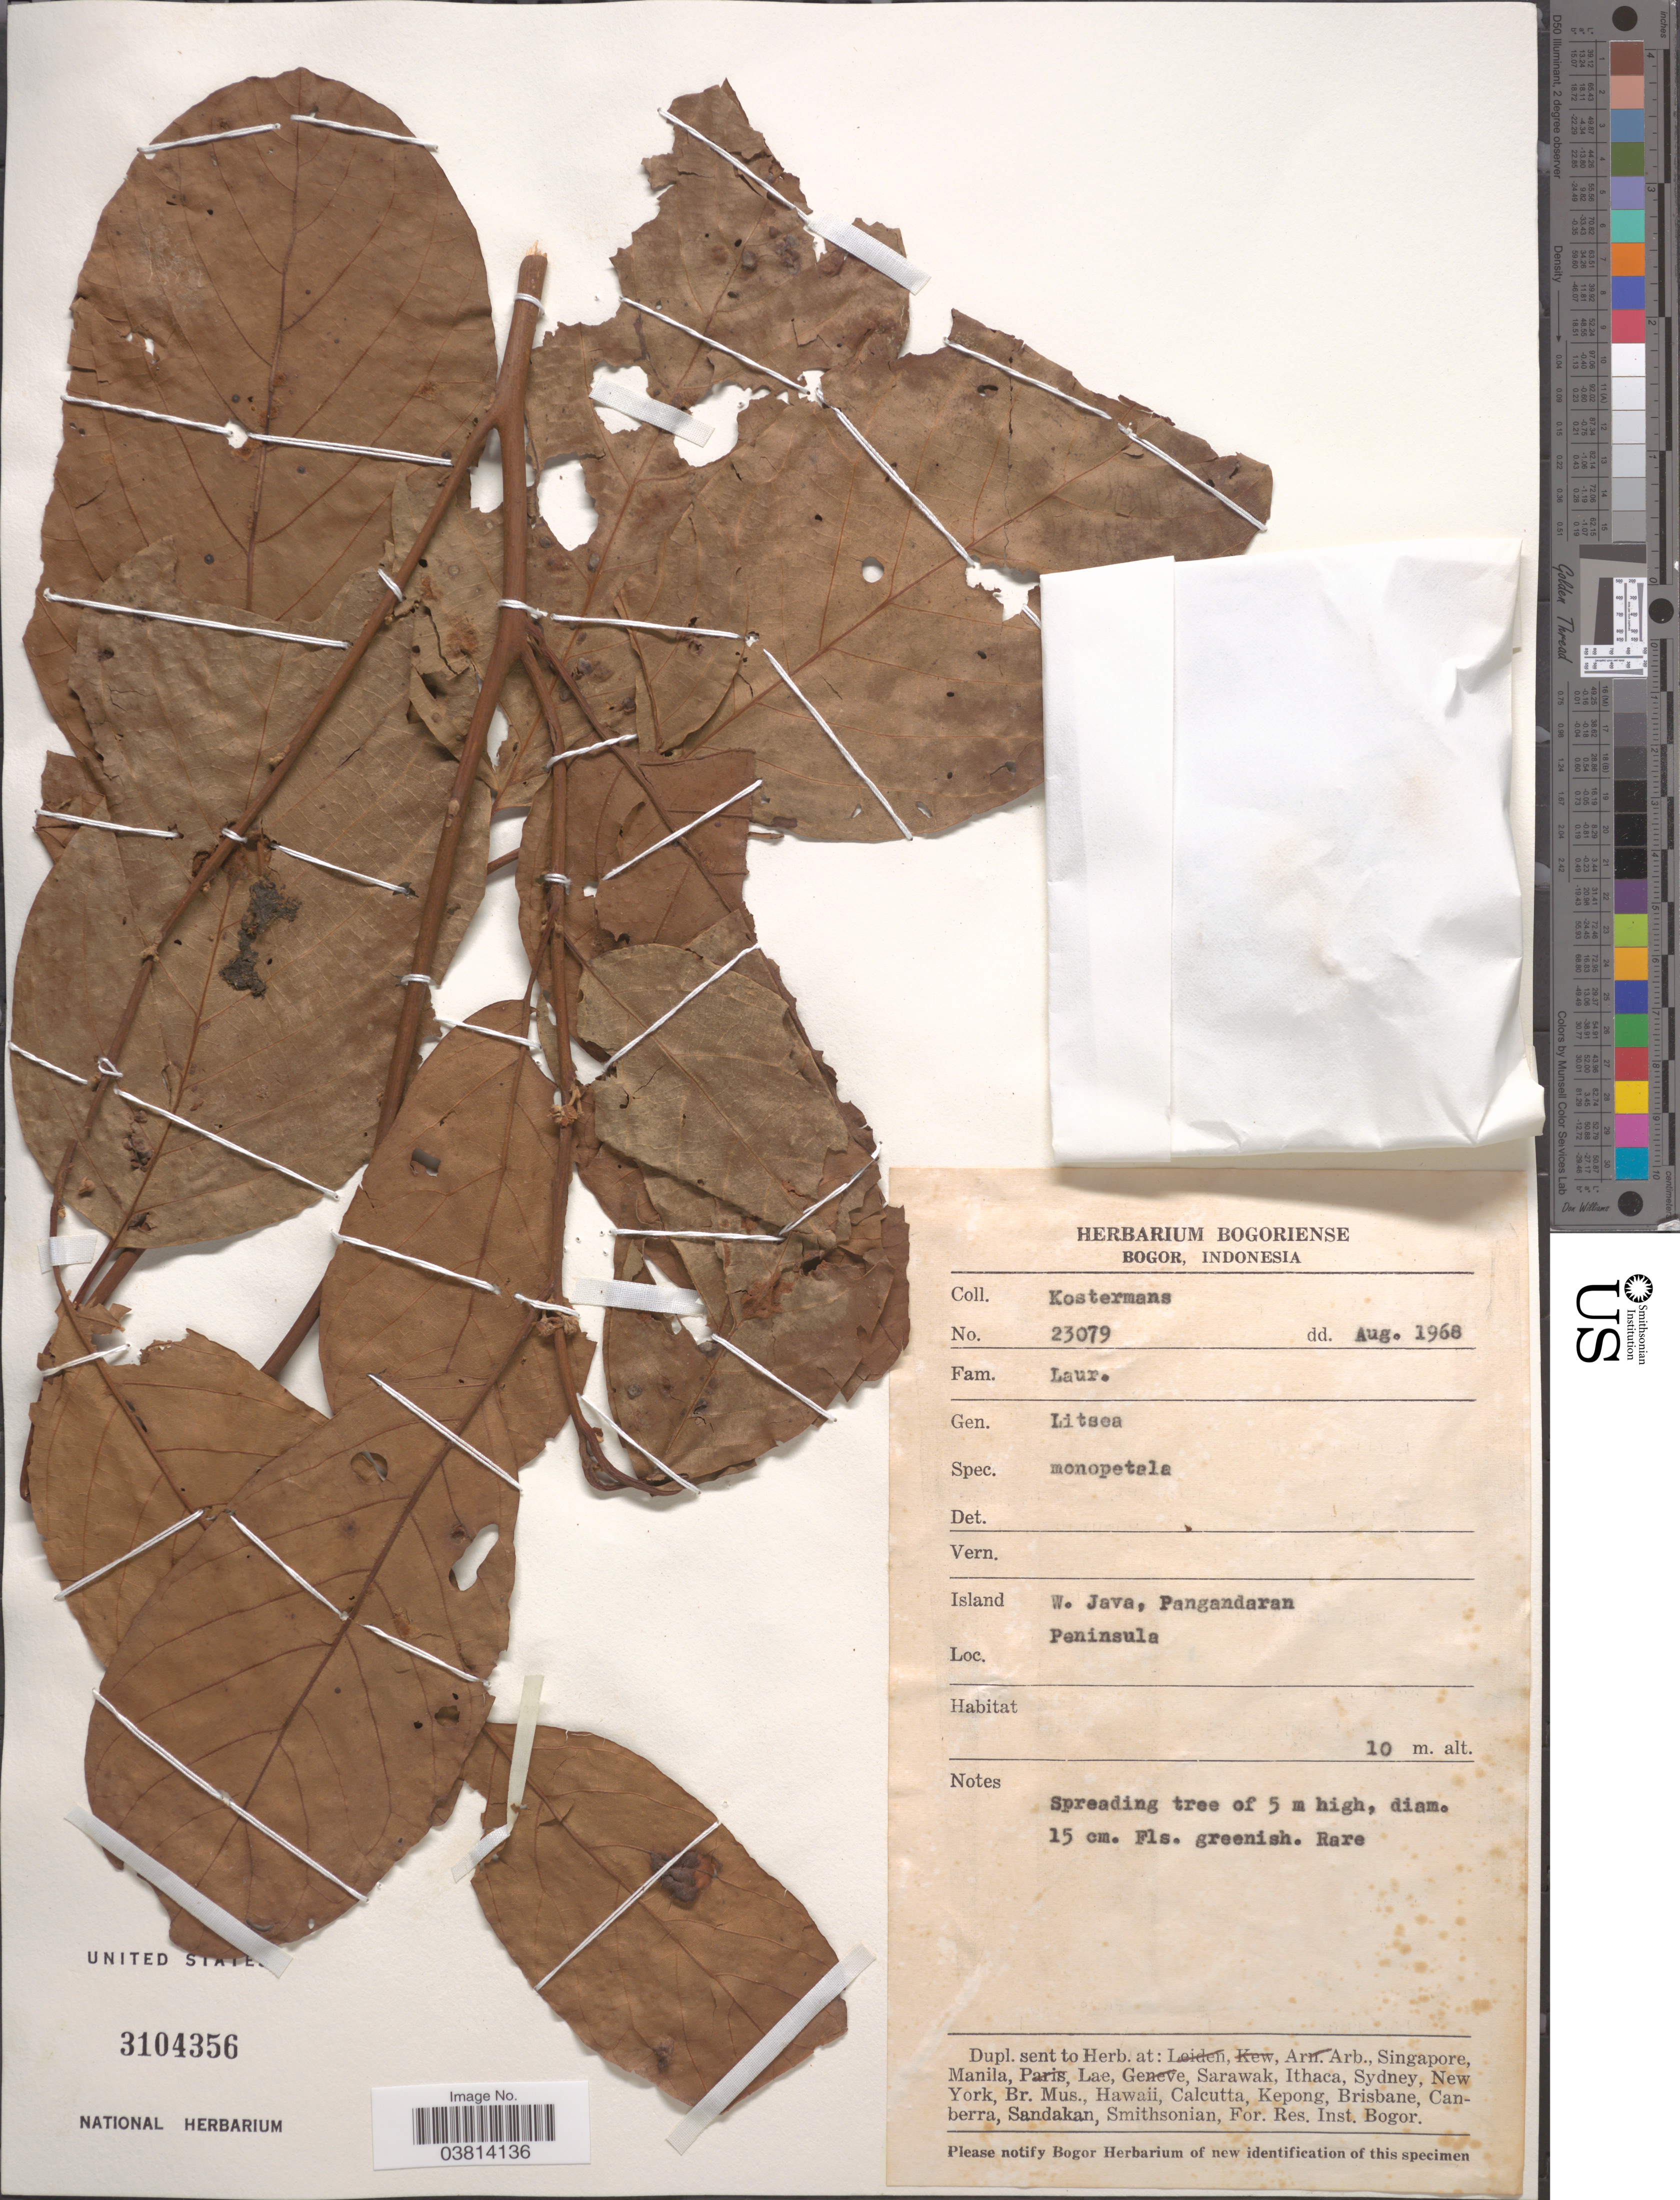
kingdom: Plantae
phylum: Tracheophyta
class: Magnoliopsida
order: Laurales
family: Lauraceae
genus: Litsea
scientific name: Litsea monopetala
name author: (Roxb.) Pers.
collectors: Kostermans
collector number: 23079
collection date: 1968-08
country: Indonesia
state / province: Java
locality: Island W. Java, Pangandaran. Peninsula.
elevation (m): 10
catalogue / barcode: US 3104356